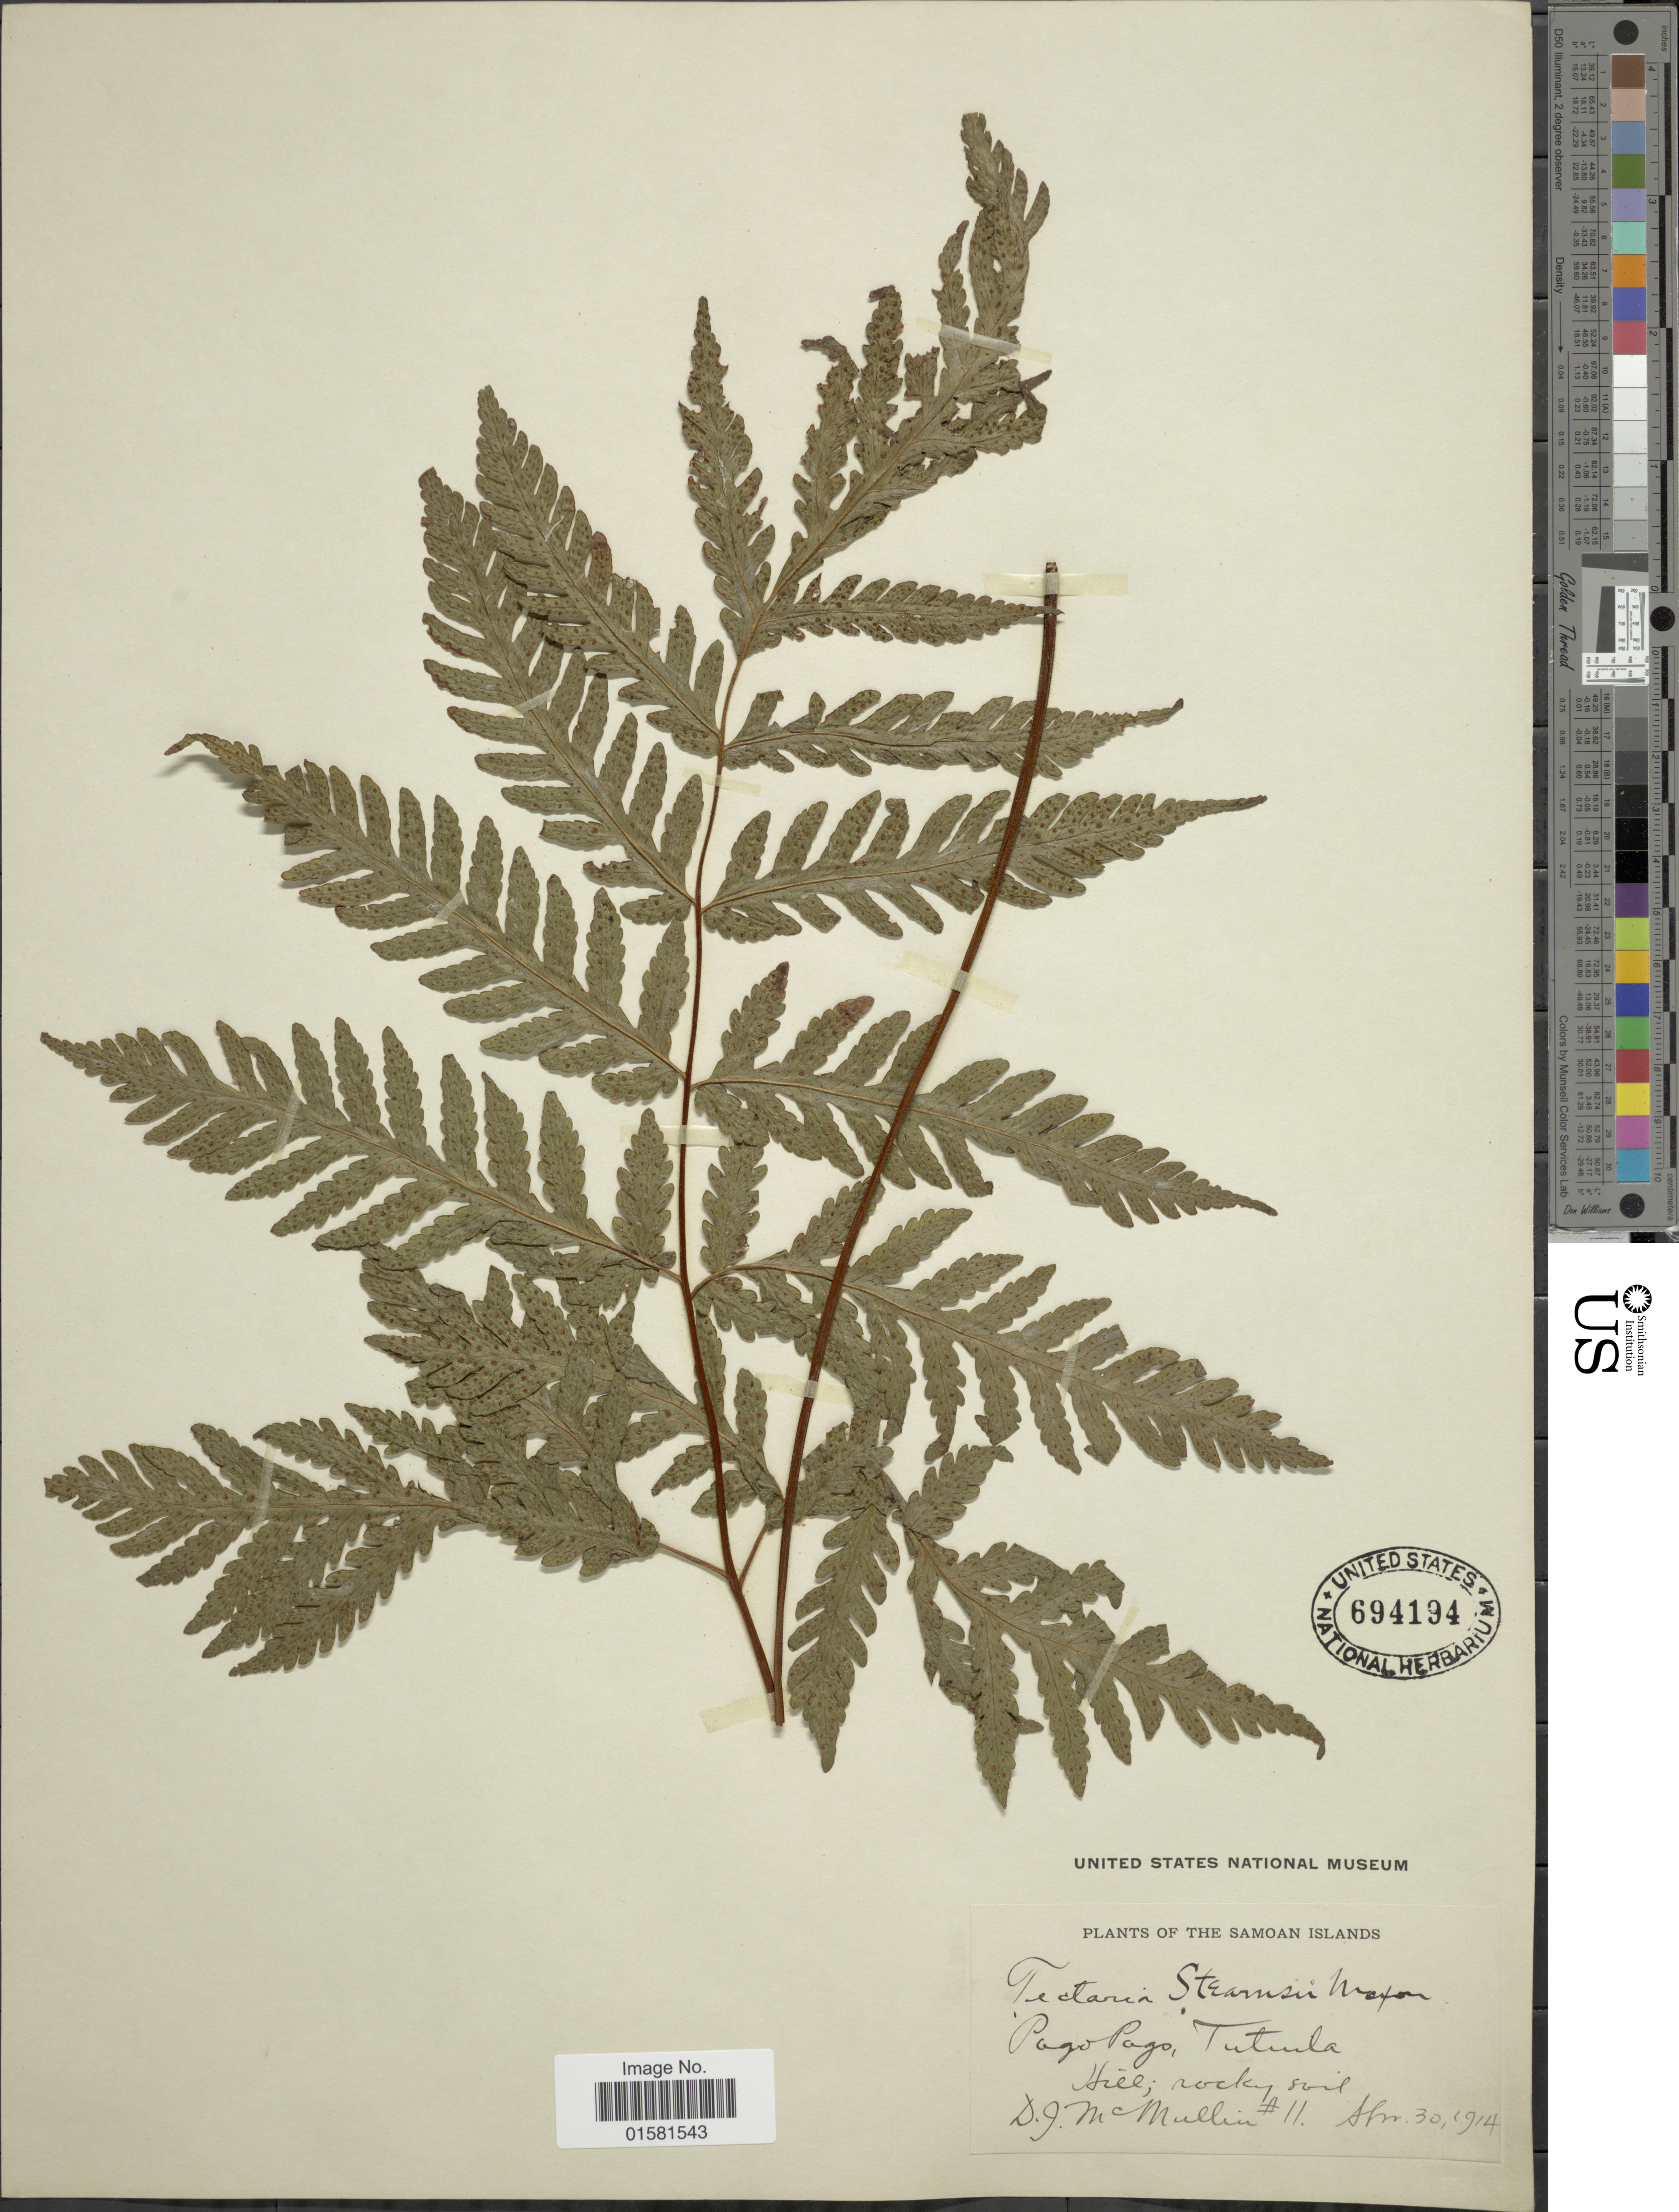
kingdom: Plantae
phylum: Tracheophyta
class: Polypodiopsida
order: Polypodiales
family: Tectariaceae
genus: Tectaria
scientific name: Tectaria stearnsii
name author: Maxon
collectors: D. McMullin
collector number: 11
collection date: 1914-04-30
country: American Samoa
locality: Samoan Islands Pogo Pogo, Tutuila Hill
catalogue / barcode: US 694194